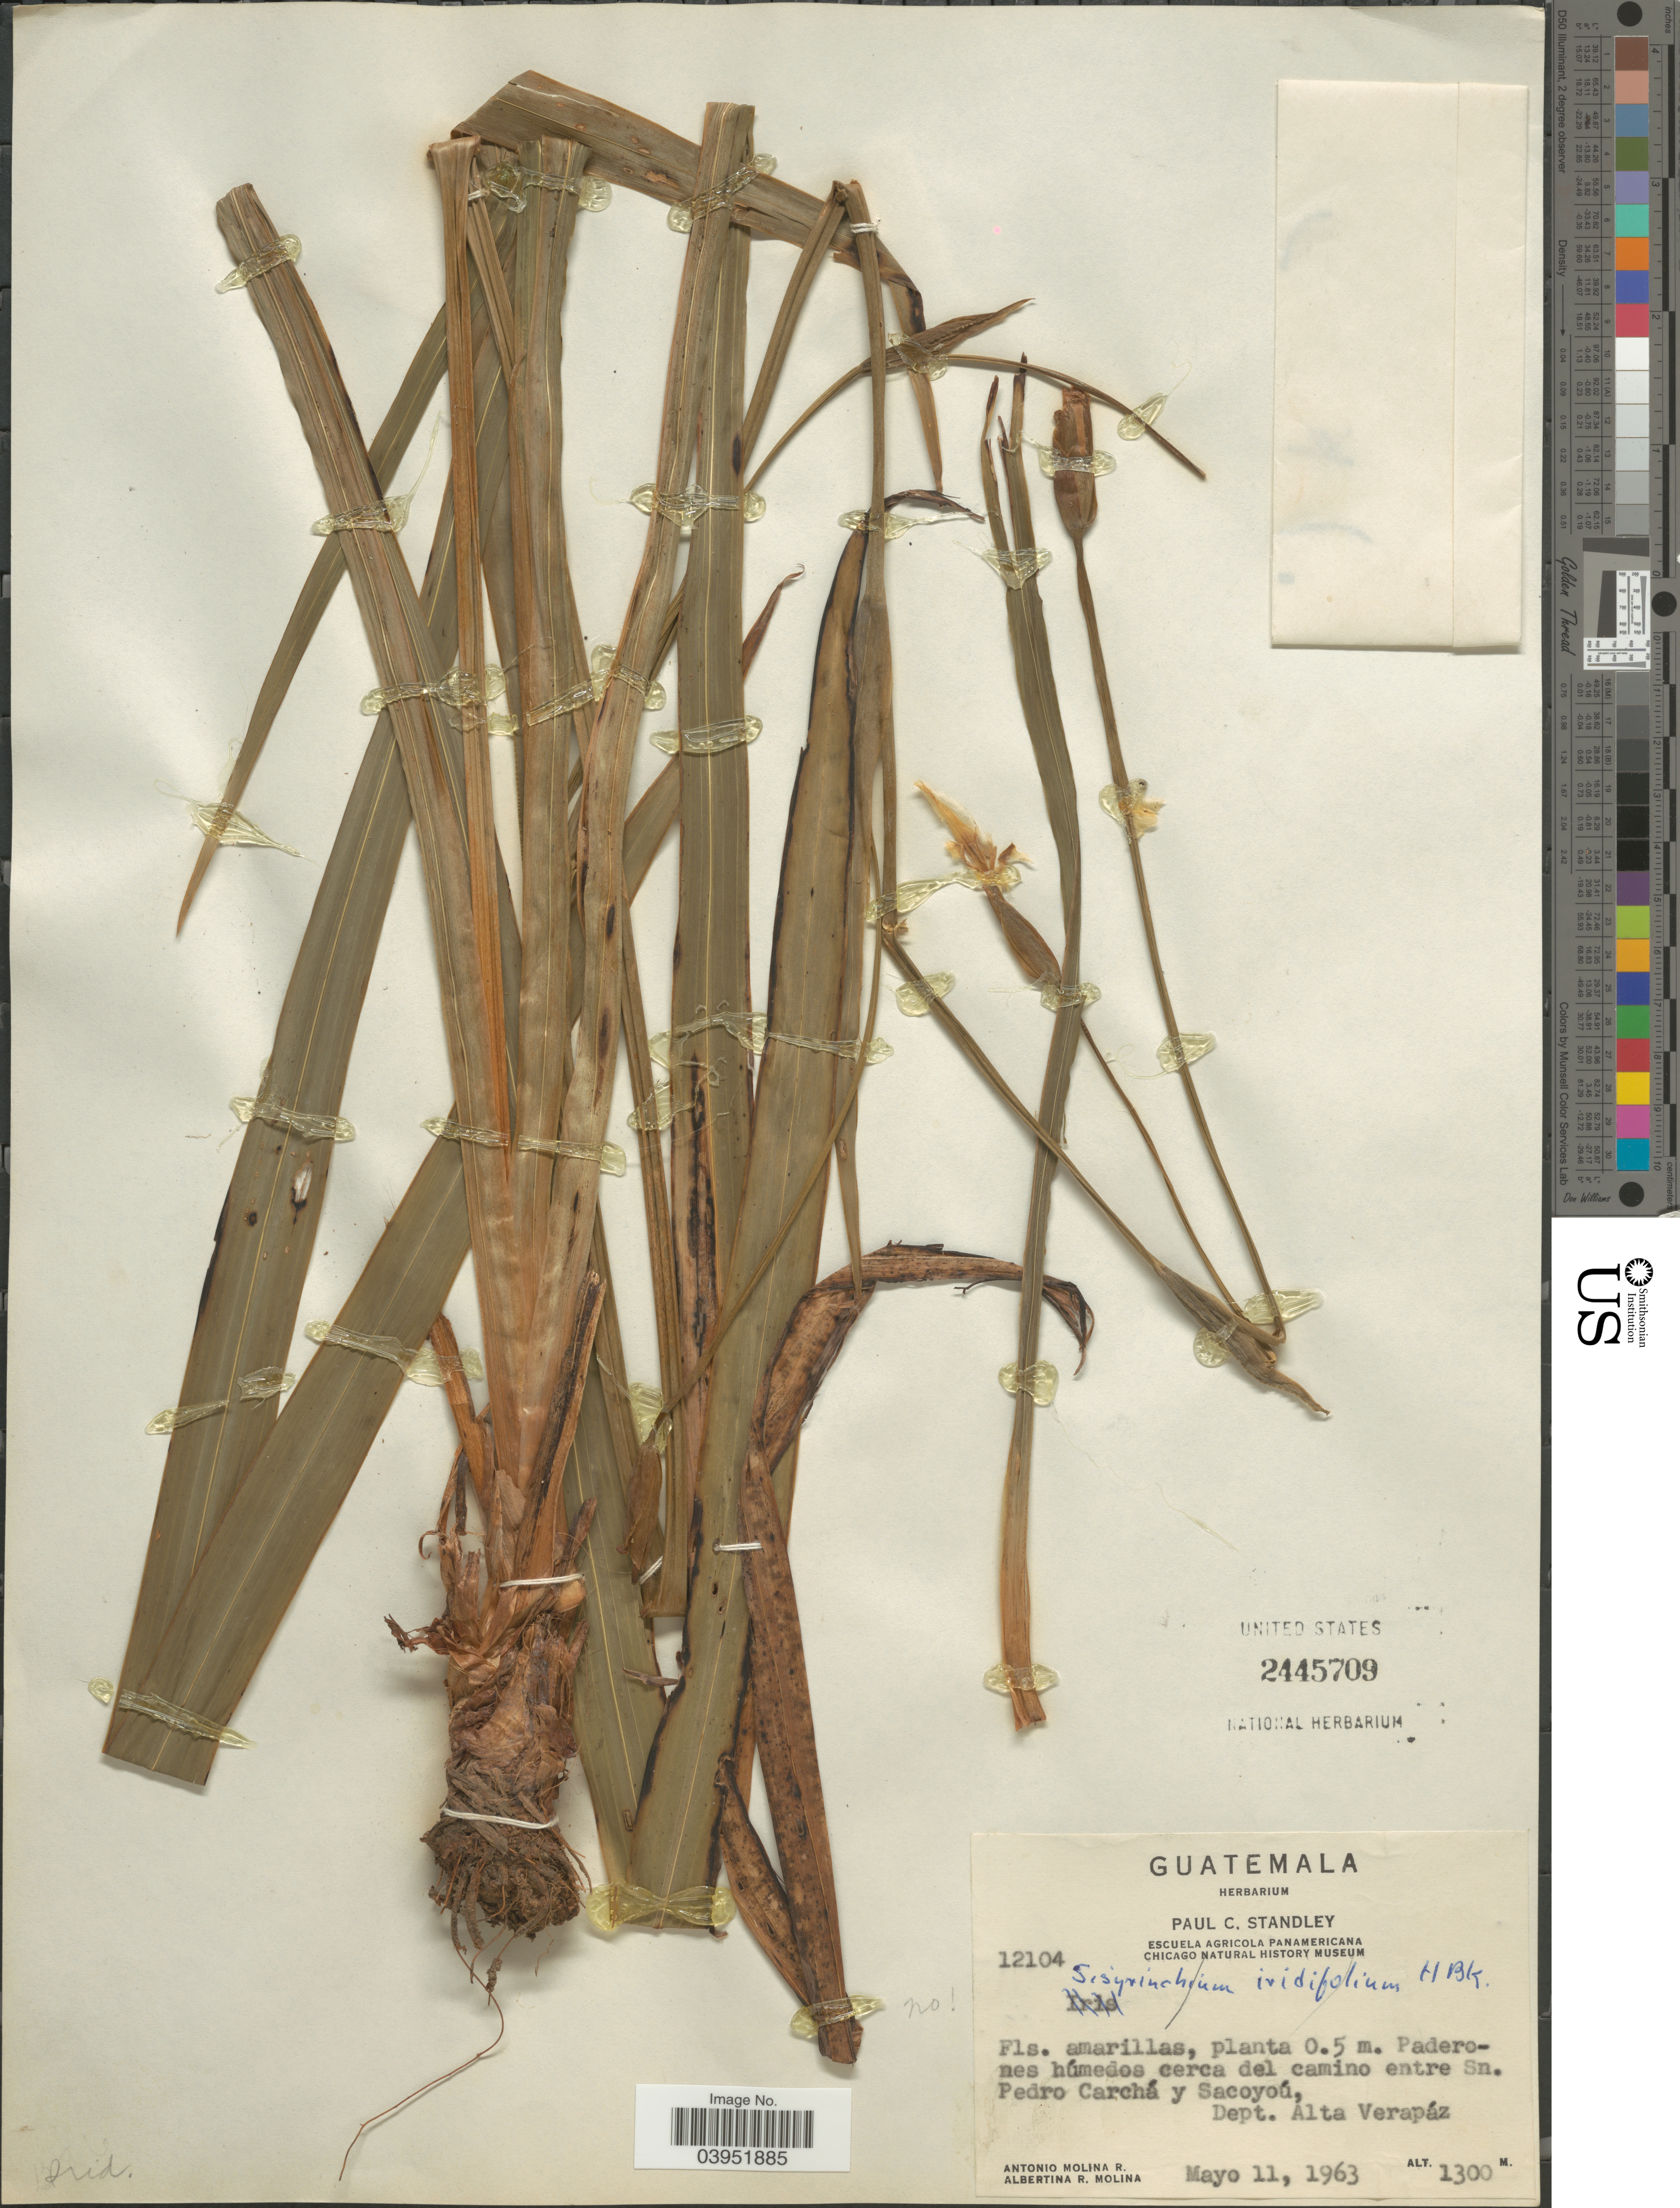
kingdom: Plantae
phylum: Tracheophyta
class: Liliopsida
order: Asparagales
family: Iridaceae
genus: Sisyrinchium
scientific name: Sisyrinchium sp.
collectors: A. Molina R. & A. R. Molina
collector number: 12104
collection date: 1963-05-11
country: Guatemala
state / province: Alta Verapaz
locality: Paderones húmedos cerca del camino entre Sn. Pedro Carchá y Sacoyoú, Dept. Alta Verapáz.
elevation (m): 1300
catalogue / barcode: US 2445709